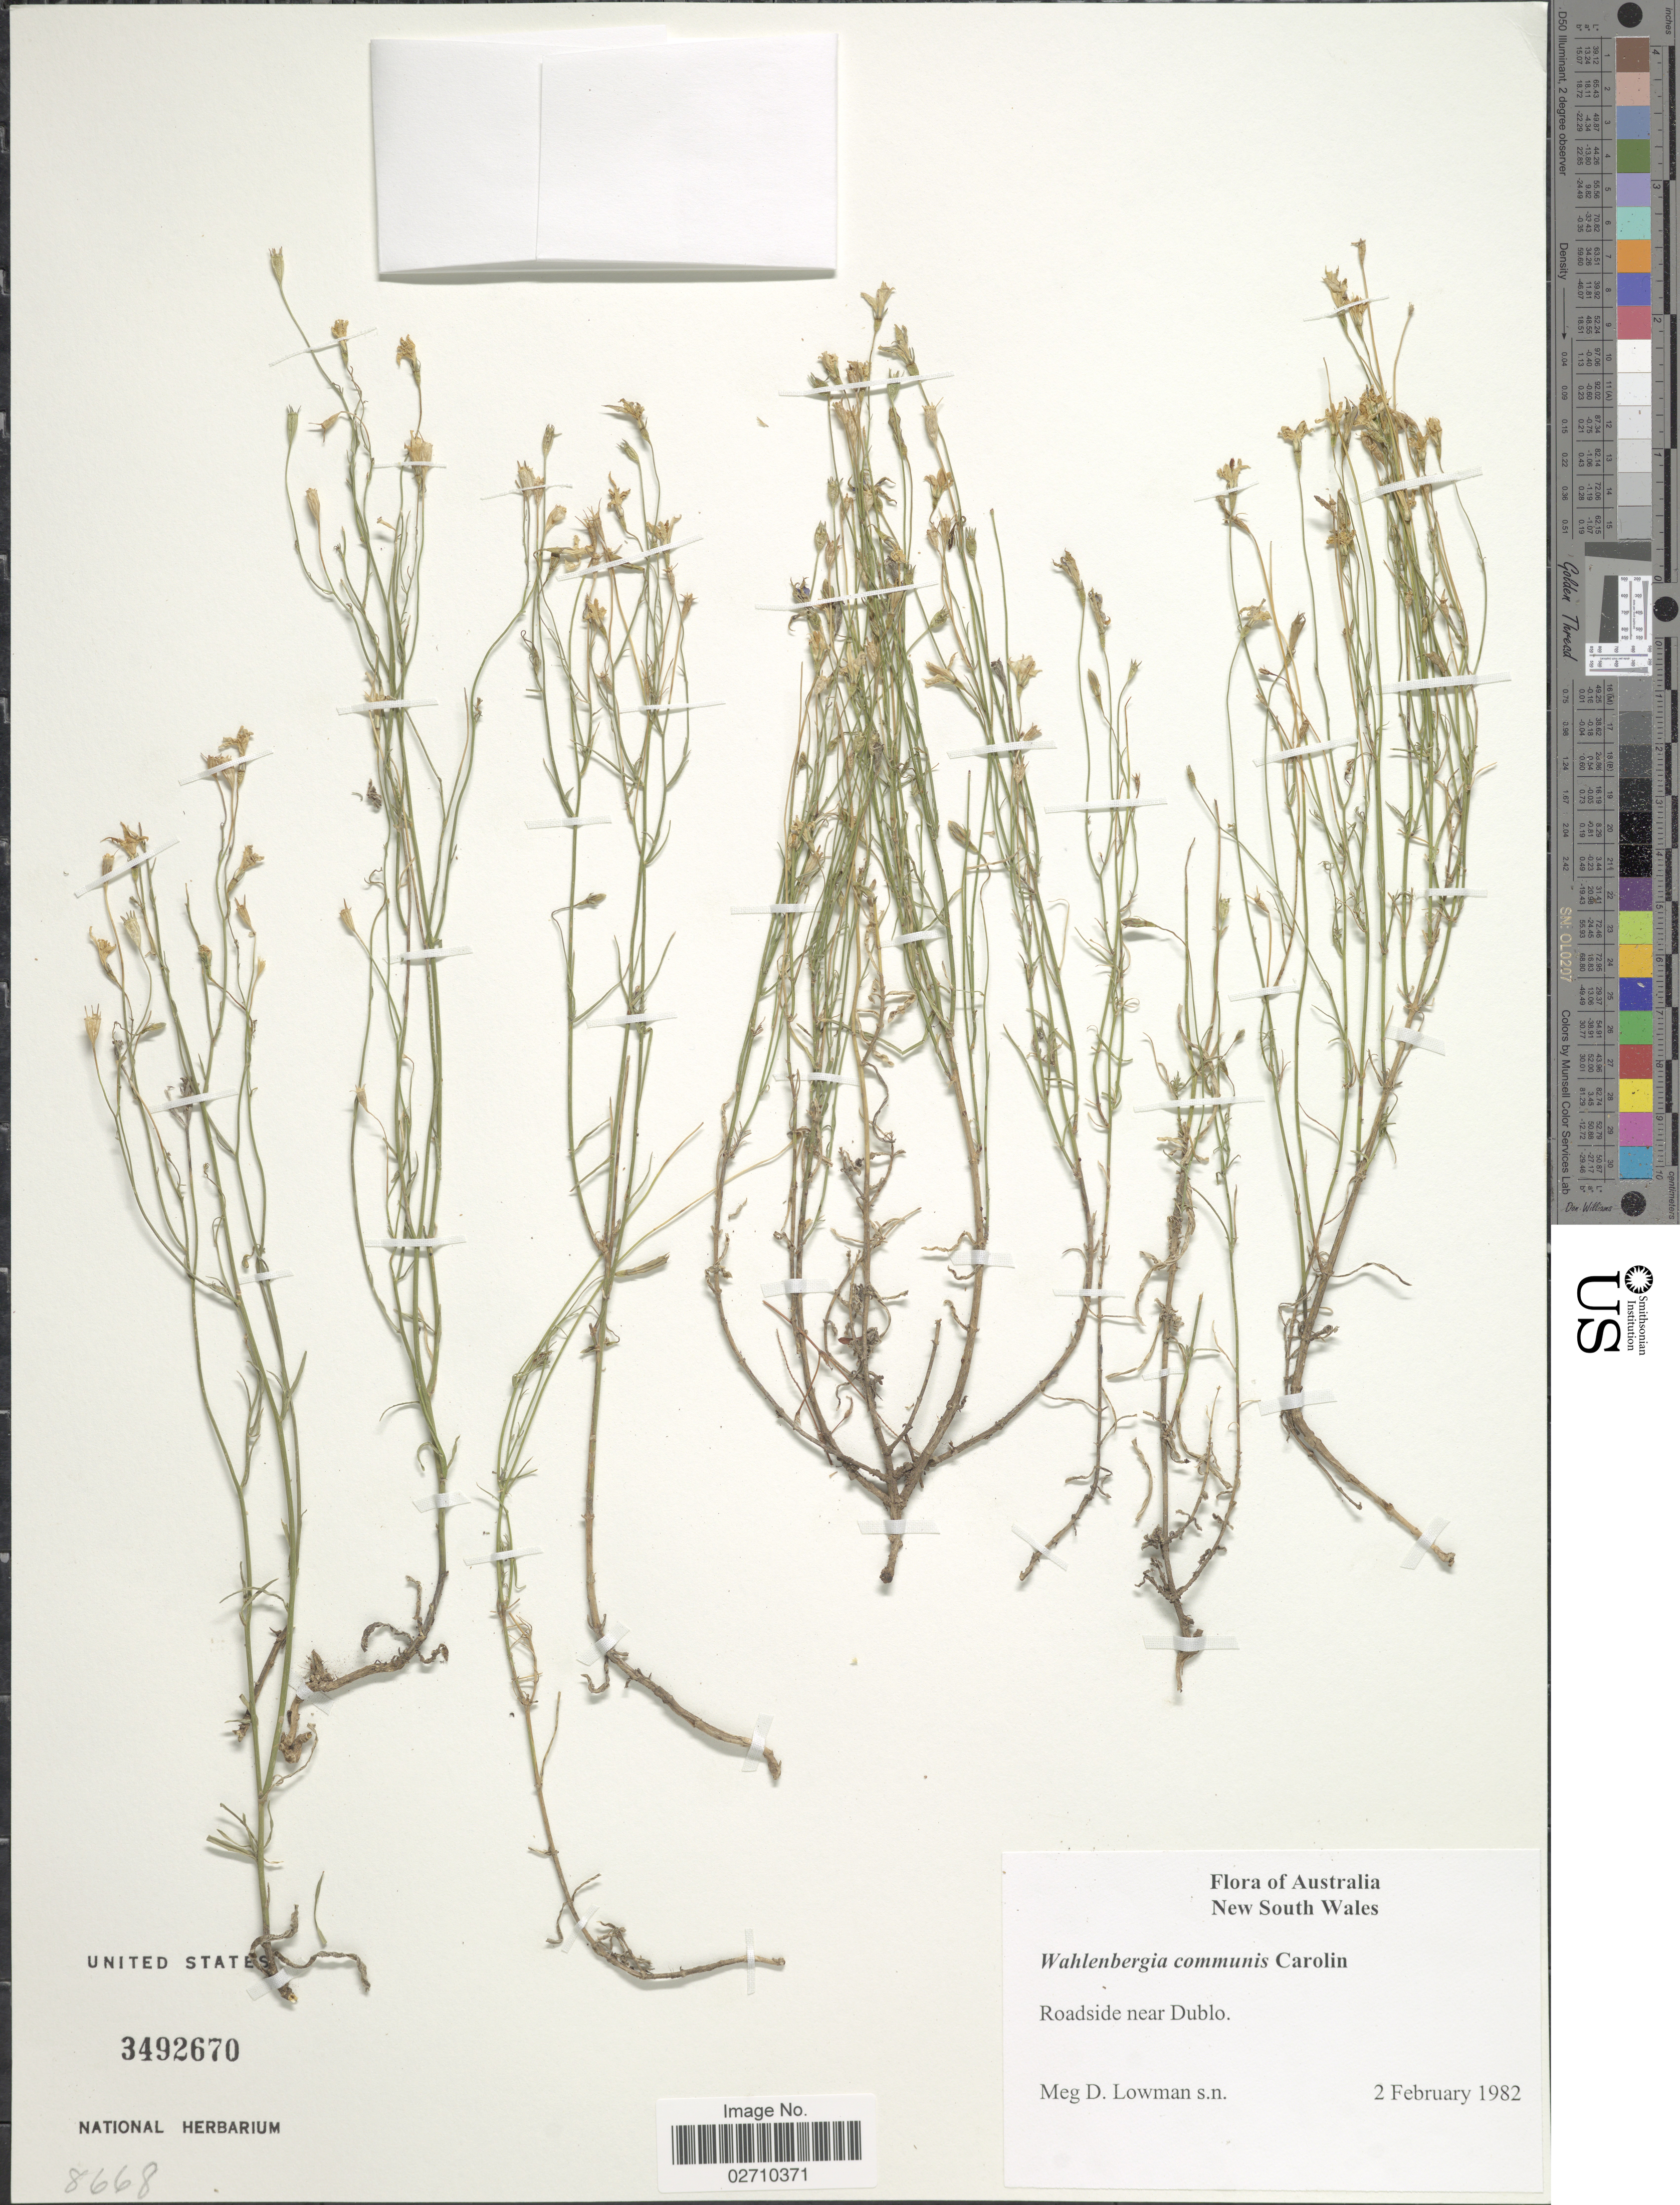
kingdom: Plantae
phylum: Tracheophyta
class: Magnoliopsida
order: Asterales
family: Campanulaceae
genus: Wahlenbergia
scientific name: Wahlenbergia communis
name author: Carolin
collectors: M. Lowman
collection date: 1982-02-02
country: Australia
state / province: New South Wales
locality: Roadside near Dublo.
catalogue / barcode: US 3492670